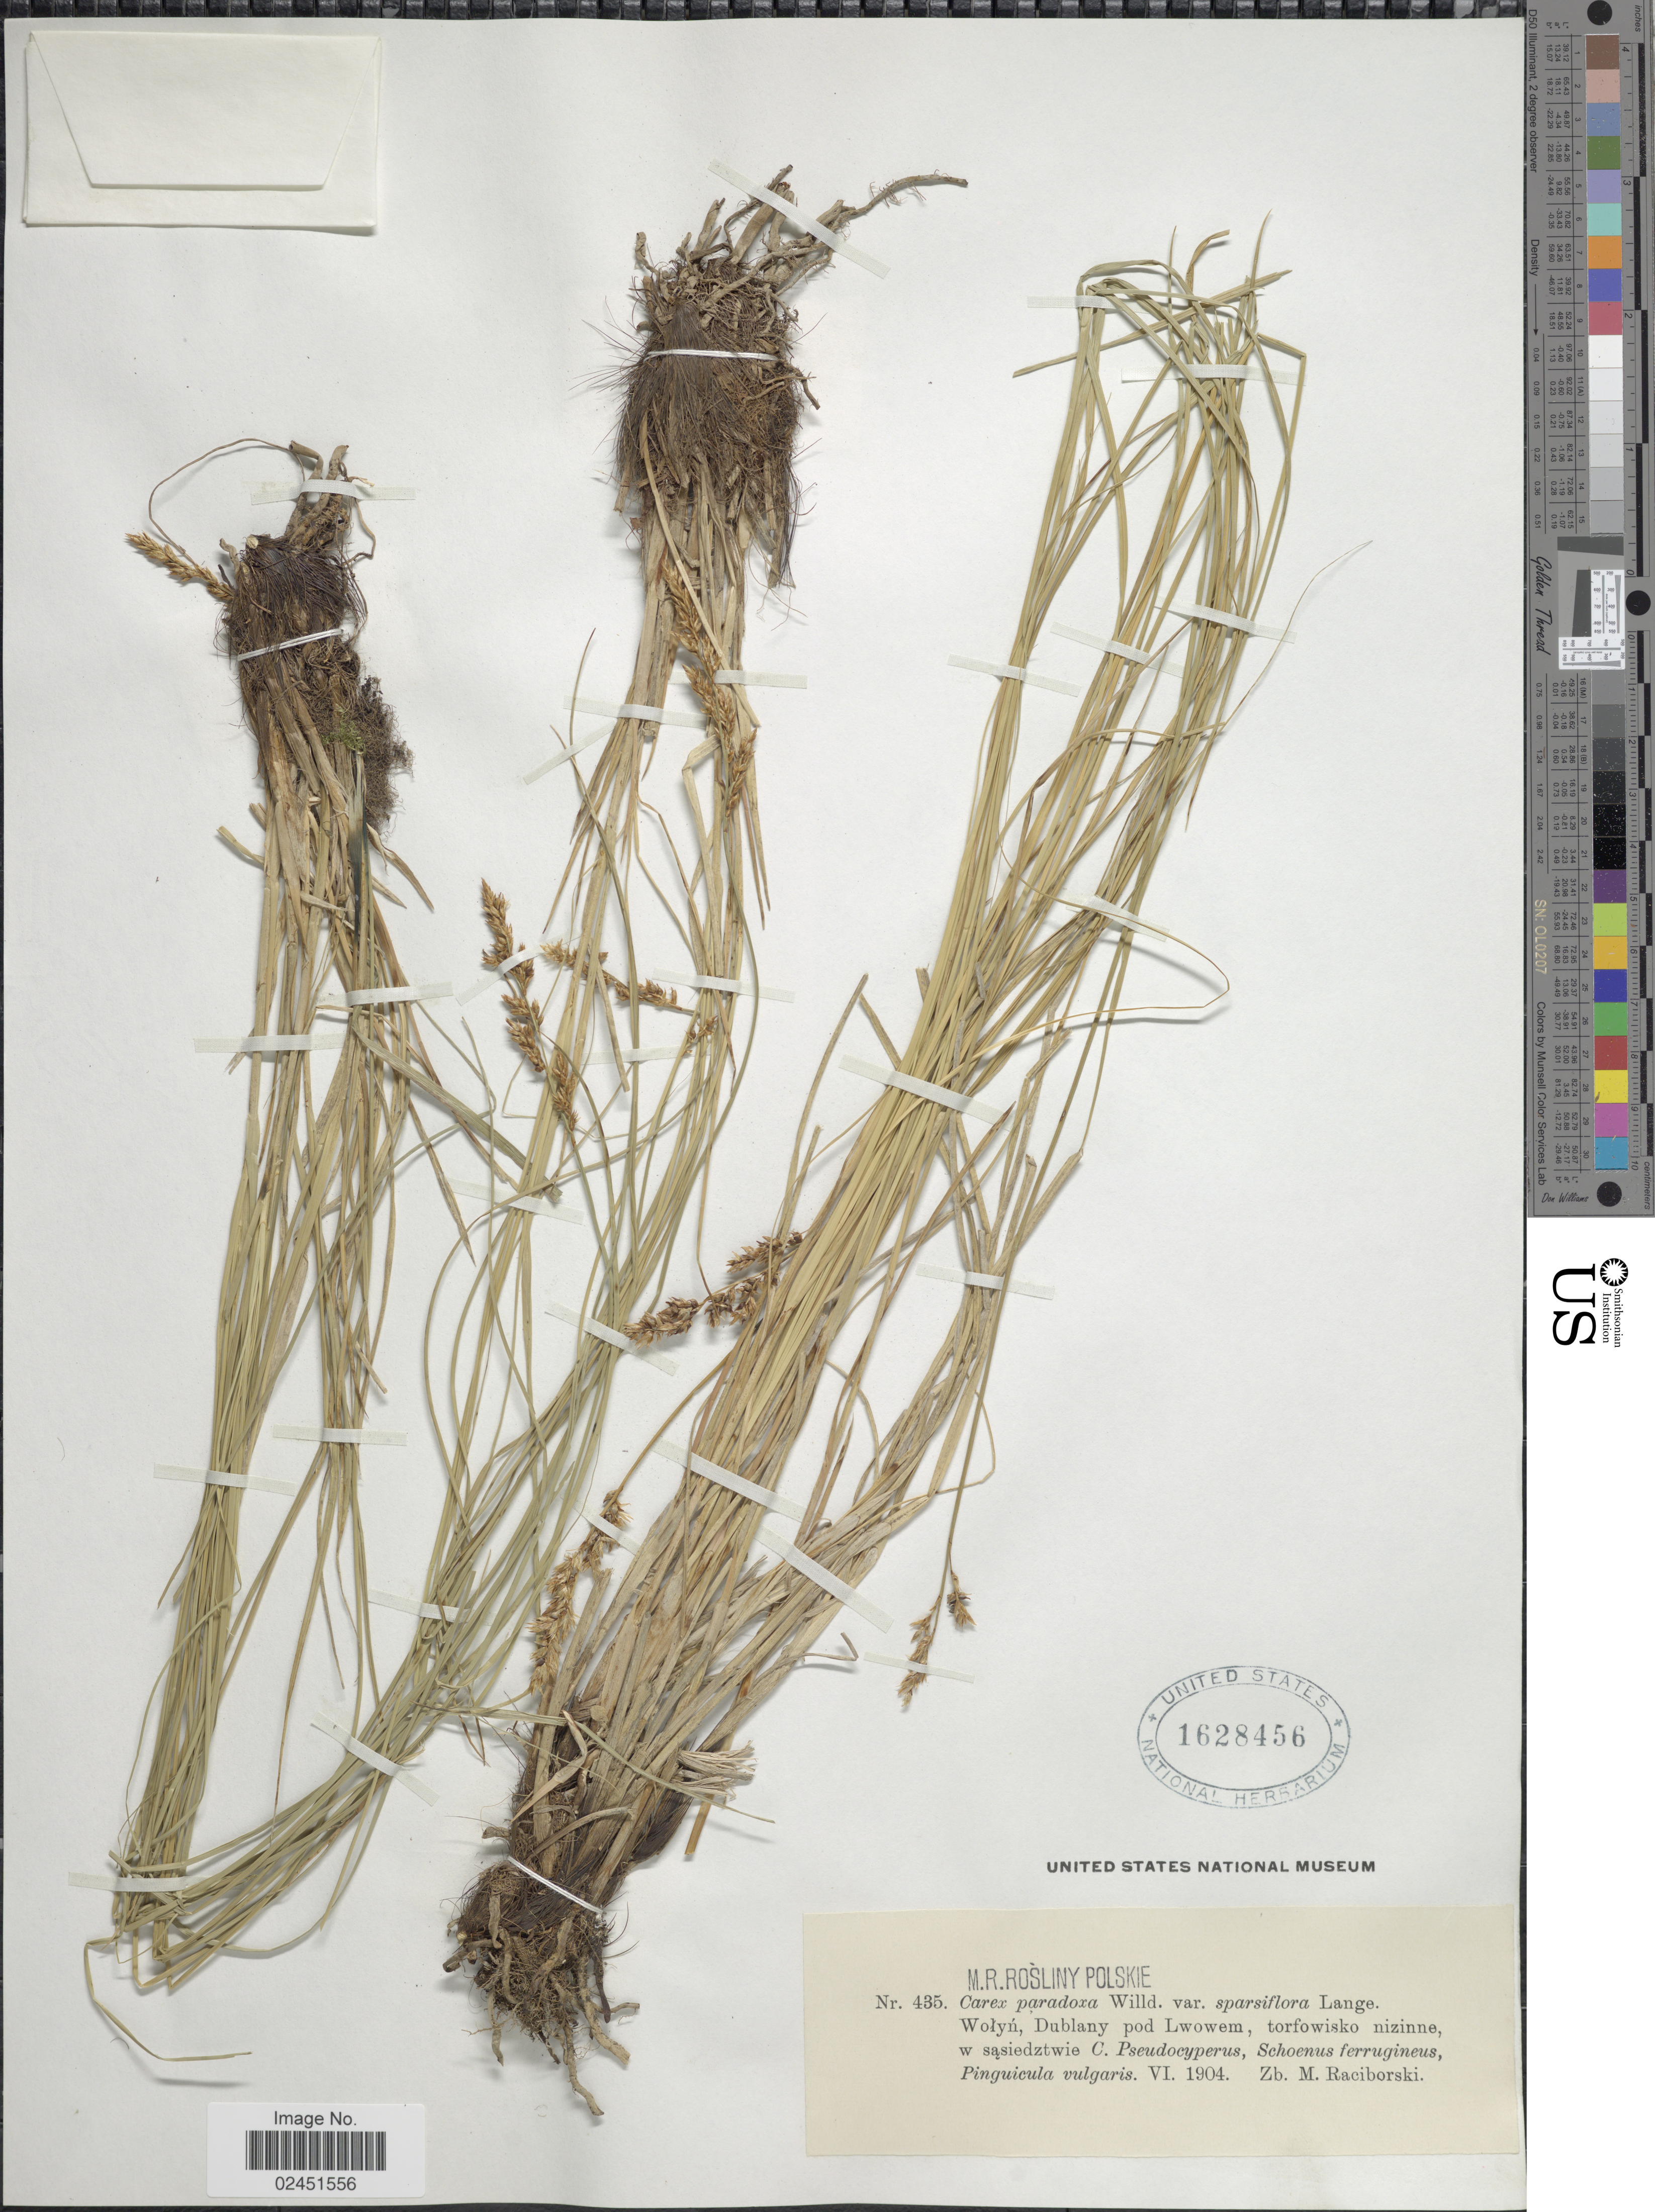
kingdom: Plantae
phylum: Tracheophyta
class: Liliopsida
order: Poales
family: Cyperaceae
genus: Carex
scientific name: Carex appropinquata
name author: Schumach.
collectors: M. Raciborski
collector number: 435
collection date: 1904-06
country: Poland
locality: Wolyn, Dublany pod Lwowem, torfowisko nizinne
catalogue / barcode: US 1628456